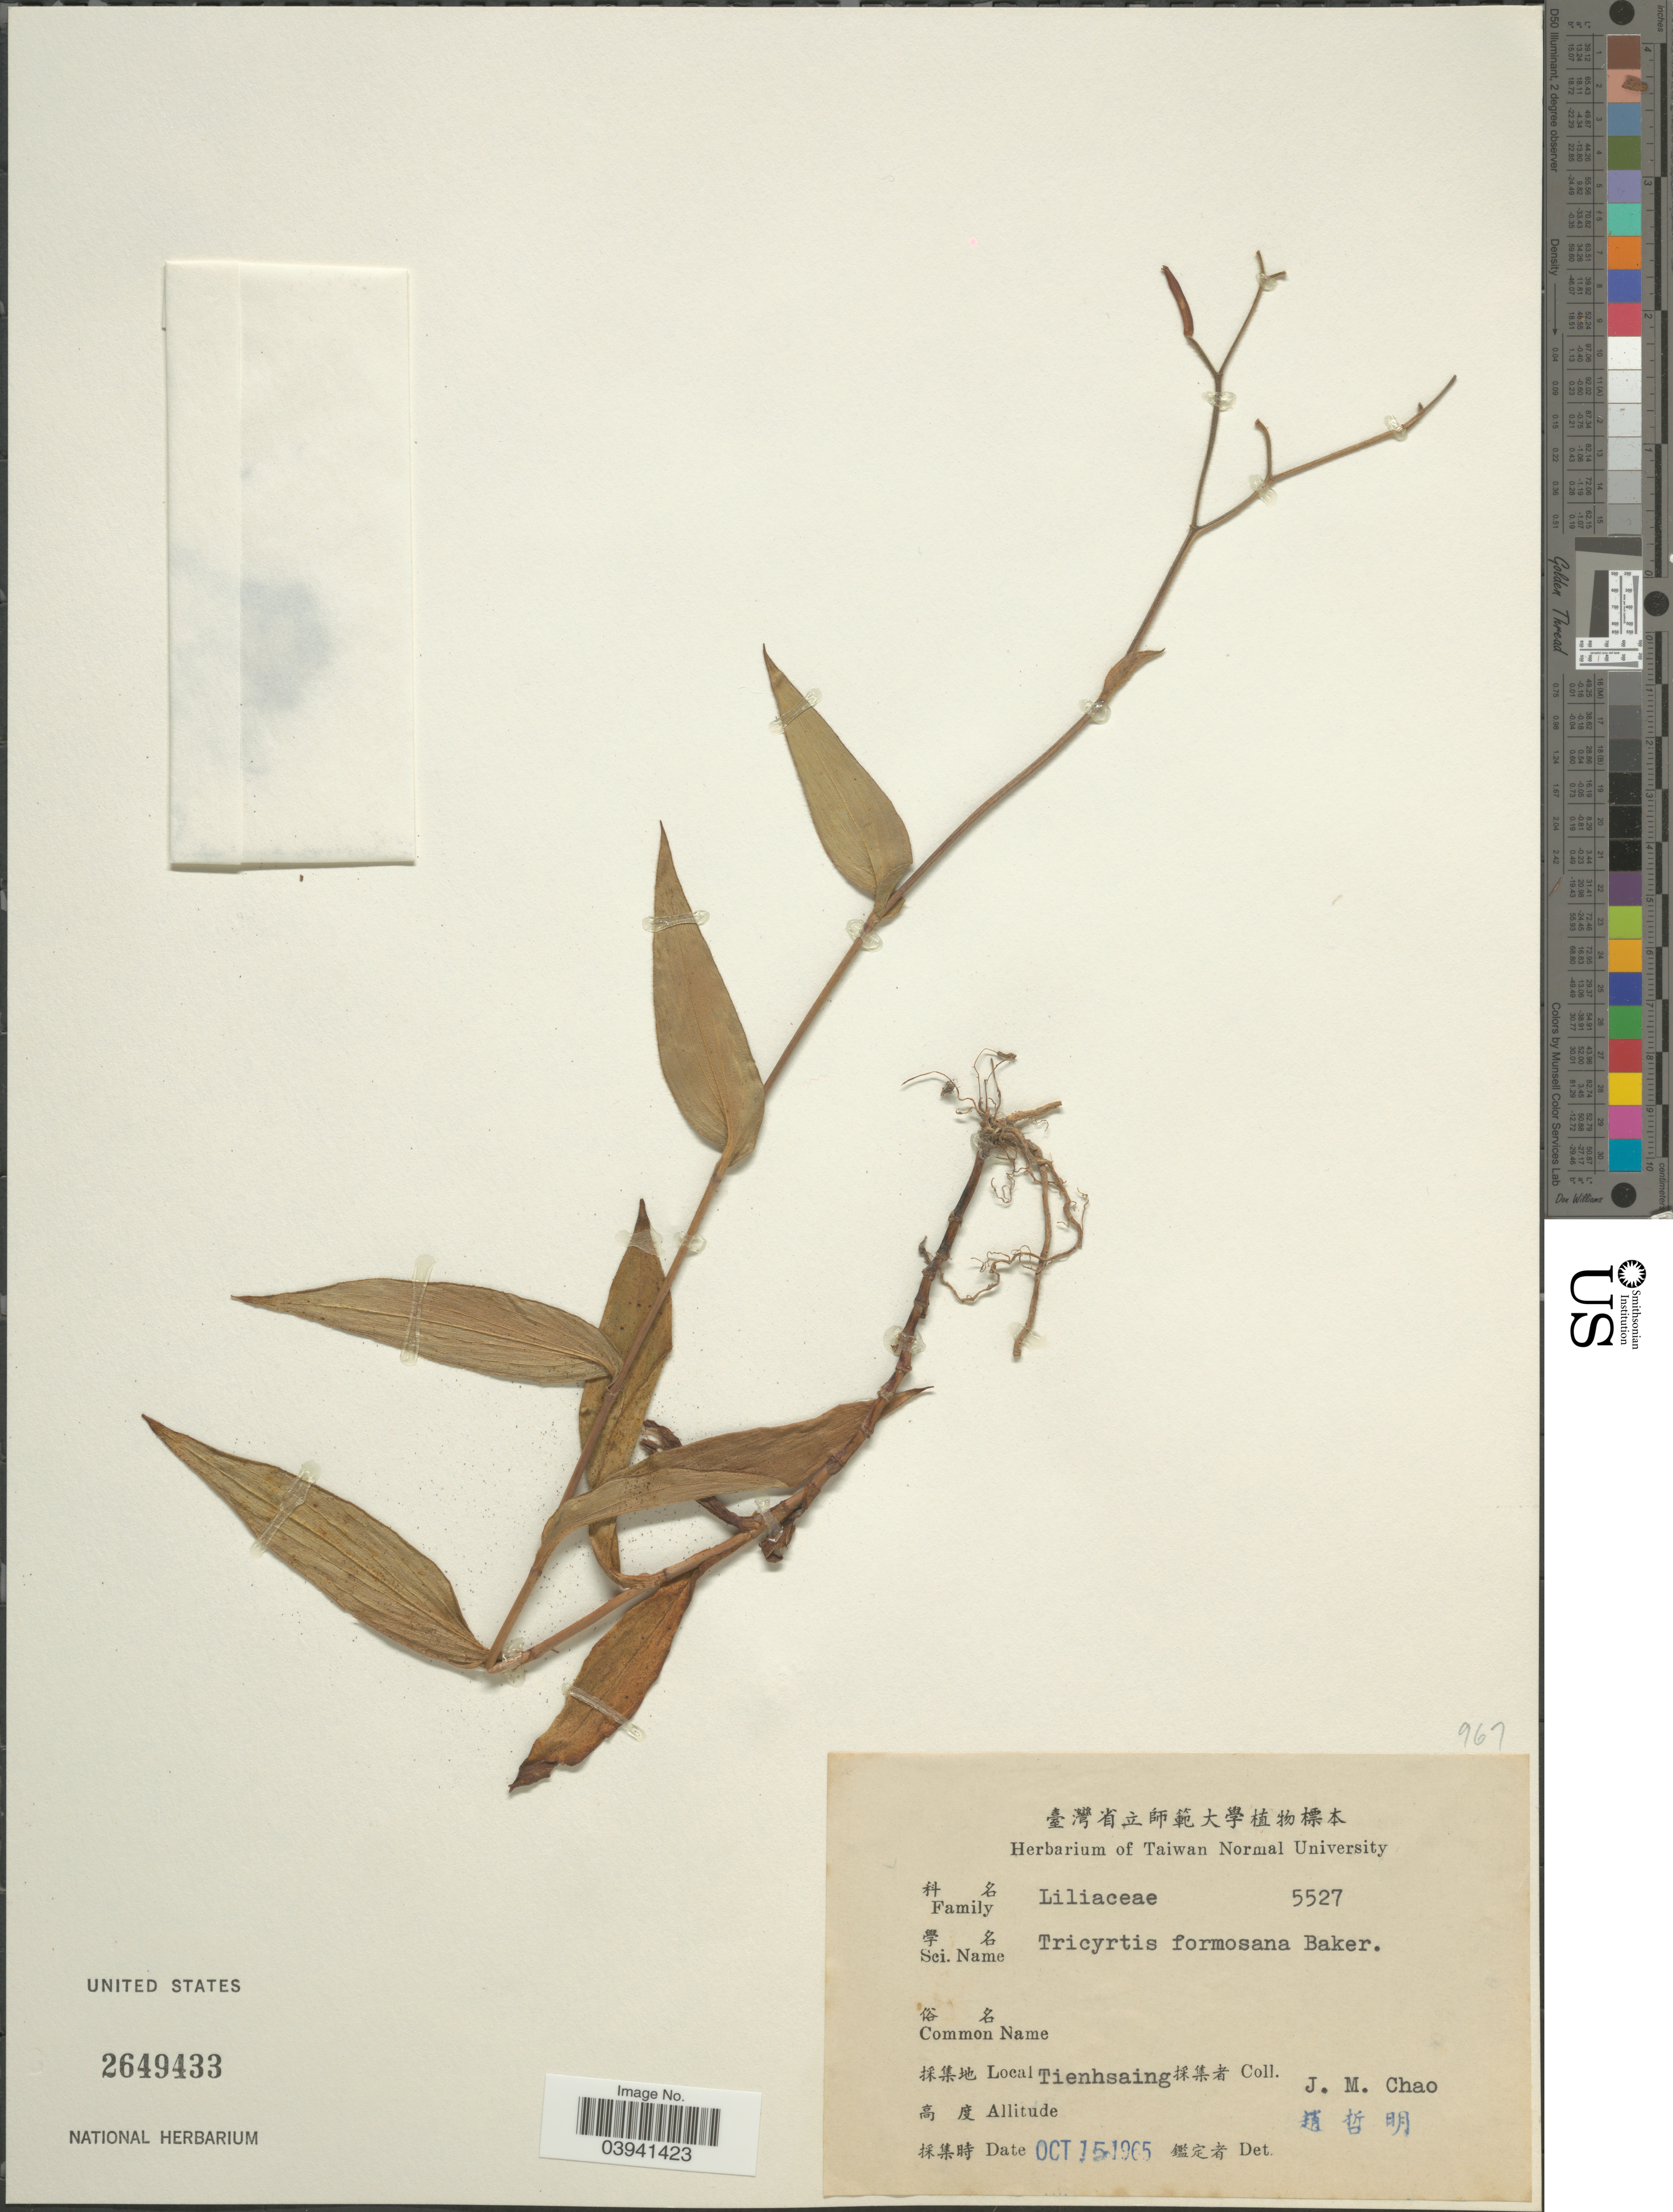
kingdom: Plantae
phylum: Tracheophyta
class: Liliopsida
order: Liliales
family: Liliaceae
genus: Tricyrtis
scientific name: Tricyrtis formosana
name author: Baker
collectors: J. Chao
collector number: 5527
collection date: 1965-10-15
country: Taiwan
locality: Tienhsaing.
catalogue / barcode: US 2649433